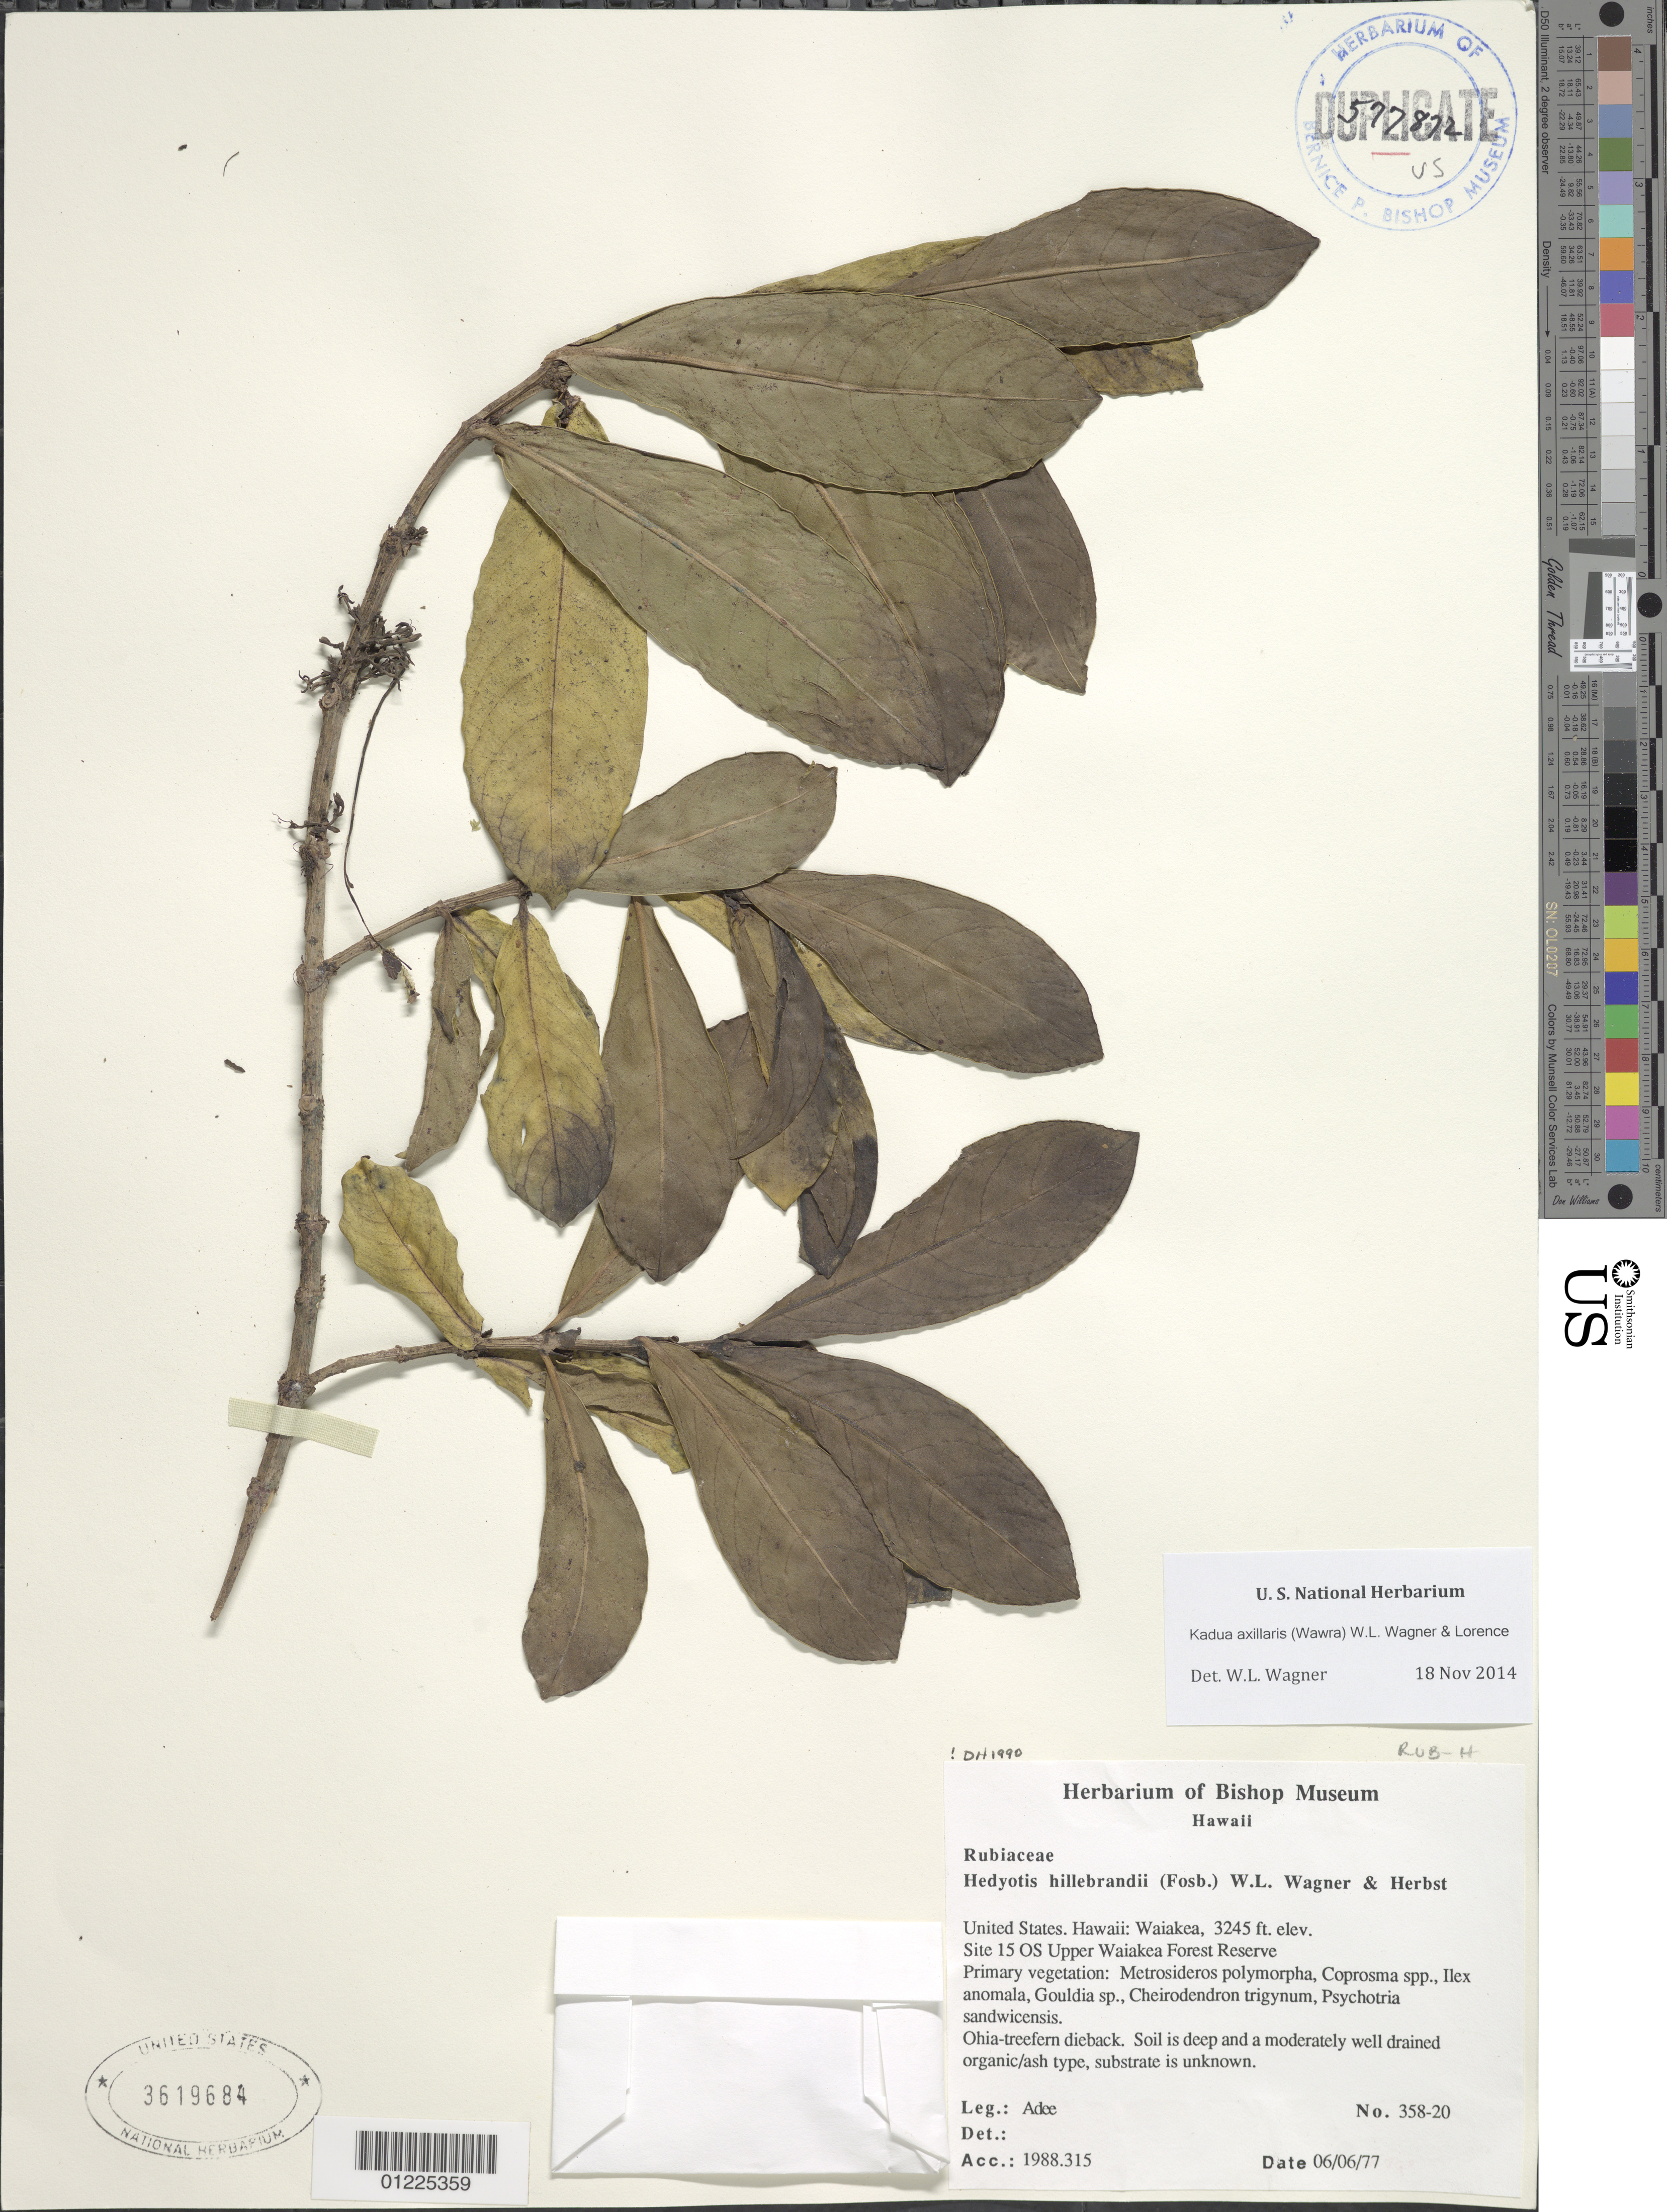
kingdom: Plantae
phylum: Tracheophyta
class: Magnoliopsida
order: Gentianales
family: Rubiaceae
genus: Kadua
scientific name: Kadua axillaris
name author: (Wawra) W.L. Wagner & Lorence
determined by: Wagner, W. L., (BOT), Smithsonian Institution - National Museum of Natural History (UNITED STATES)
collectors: -- Adee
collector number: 358-20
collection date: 1977-06-06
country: United States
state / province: Hawaii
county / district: Hawaii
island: Hawaii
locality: Waiakea, Site 15 OS Waiakea Forest Reserve.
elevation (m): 989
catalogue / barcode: US 3619684